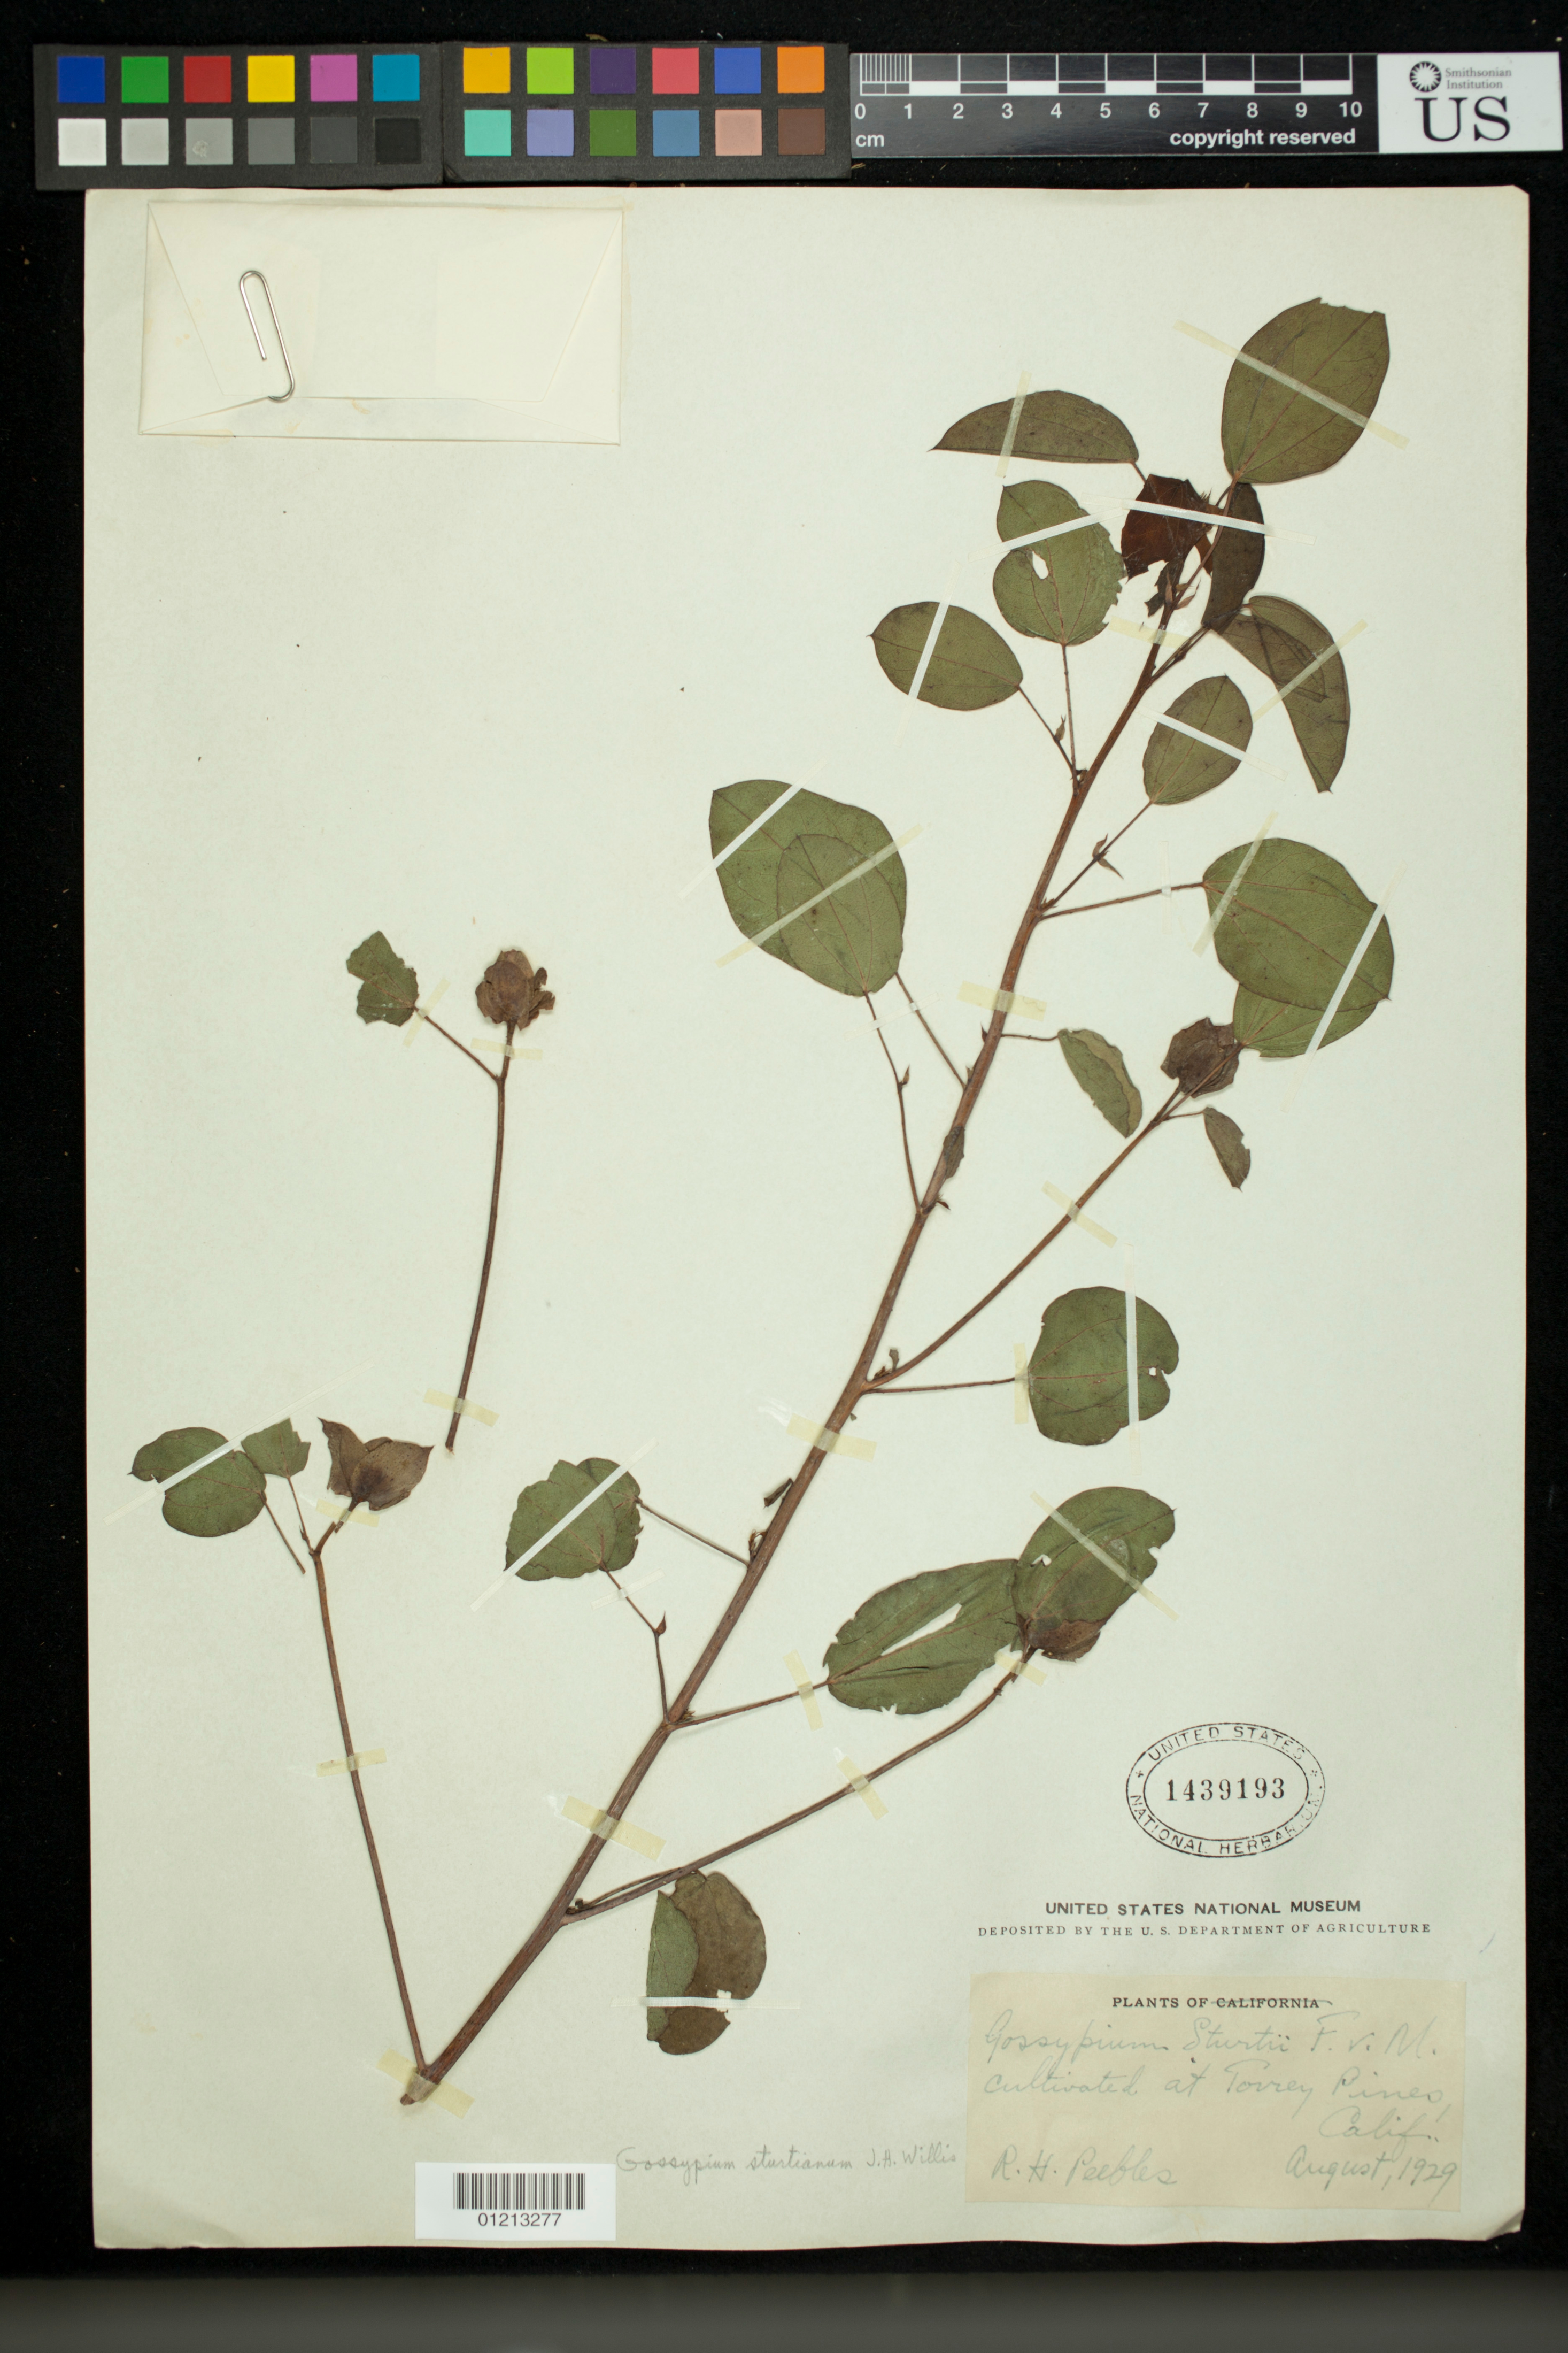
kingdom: Plantae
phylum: Tracheophyta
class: Magnoliopsida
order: Malvales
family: Malvaceae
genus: Gossypium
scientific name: Gossypium sturtii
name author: F. Muell.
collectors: R. H. Peebles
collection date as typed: Aug 1929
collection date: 1929-08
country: United States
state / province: California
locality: Cultivated at Torrey Pines, Calif.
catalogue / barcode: US 1439193